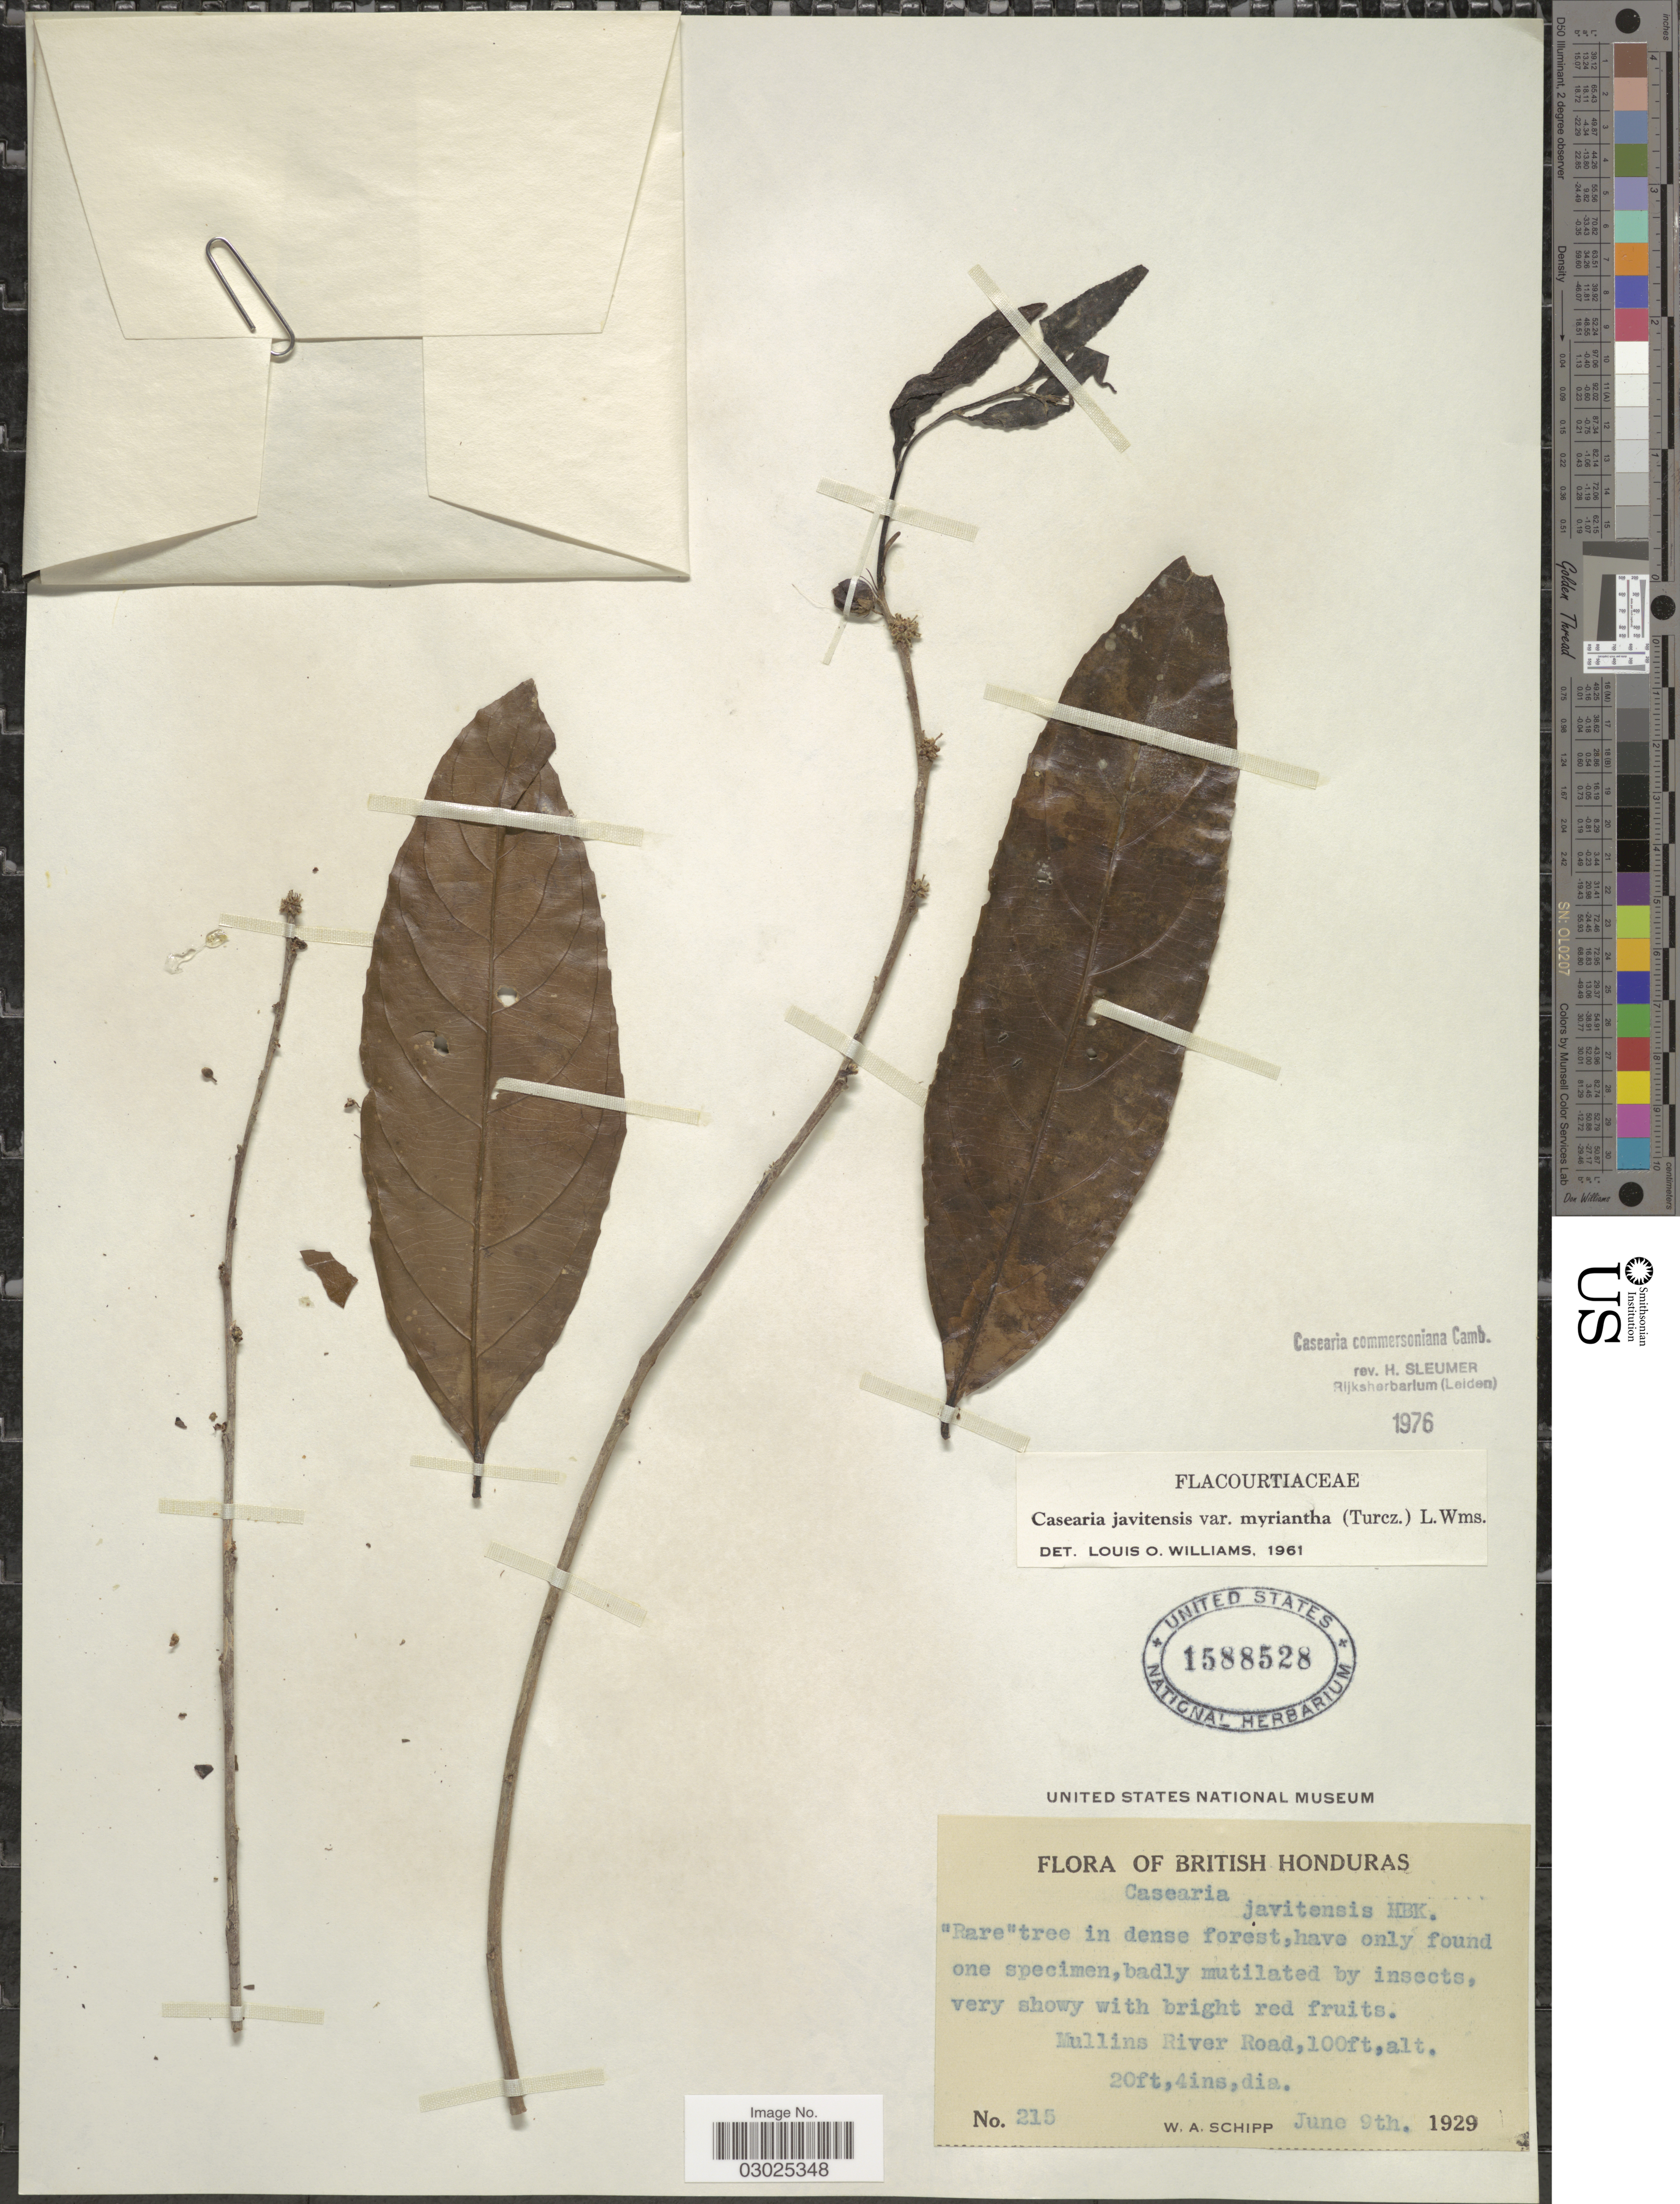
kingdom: Plantae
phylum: Tracheophyta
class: Magnoliopsida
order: Malpighiales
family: Salicaceae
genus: Piparea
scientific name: Piparea dentata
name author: Aubl.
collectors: W. Schipp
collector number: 215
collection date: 1929-06-09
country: Belize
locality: British Honduras. Mullins River Road.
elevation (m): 30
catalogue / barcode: US 1588528